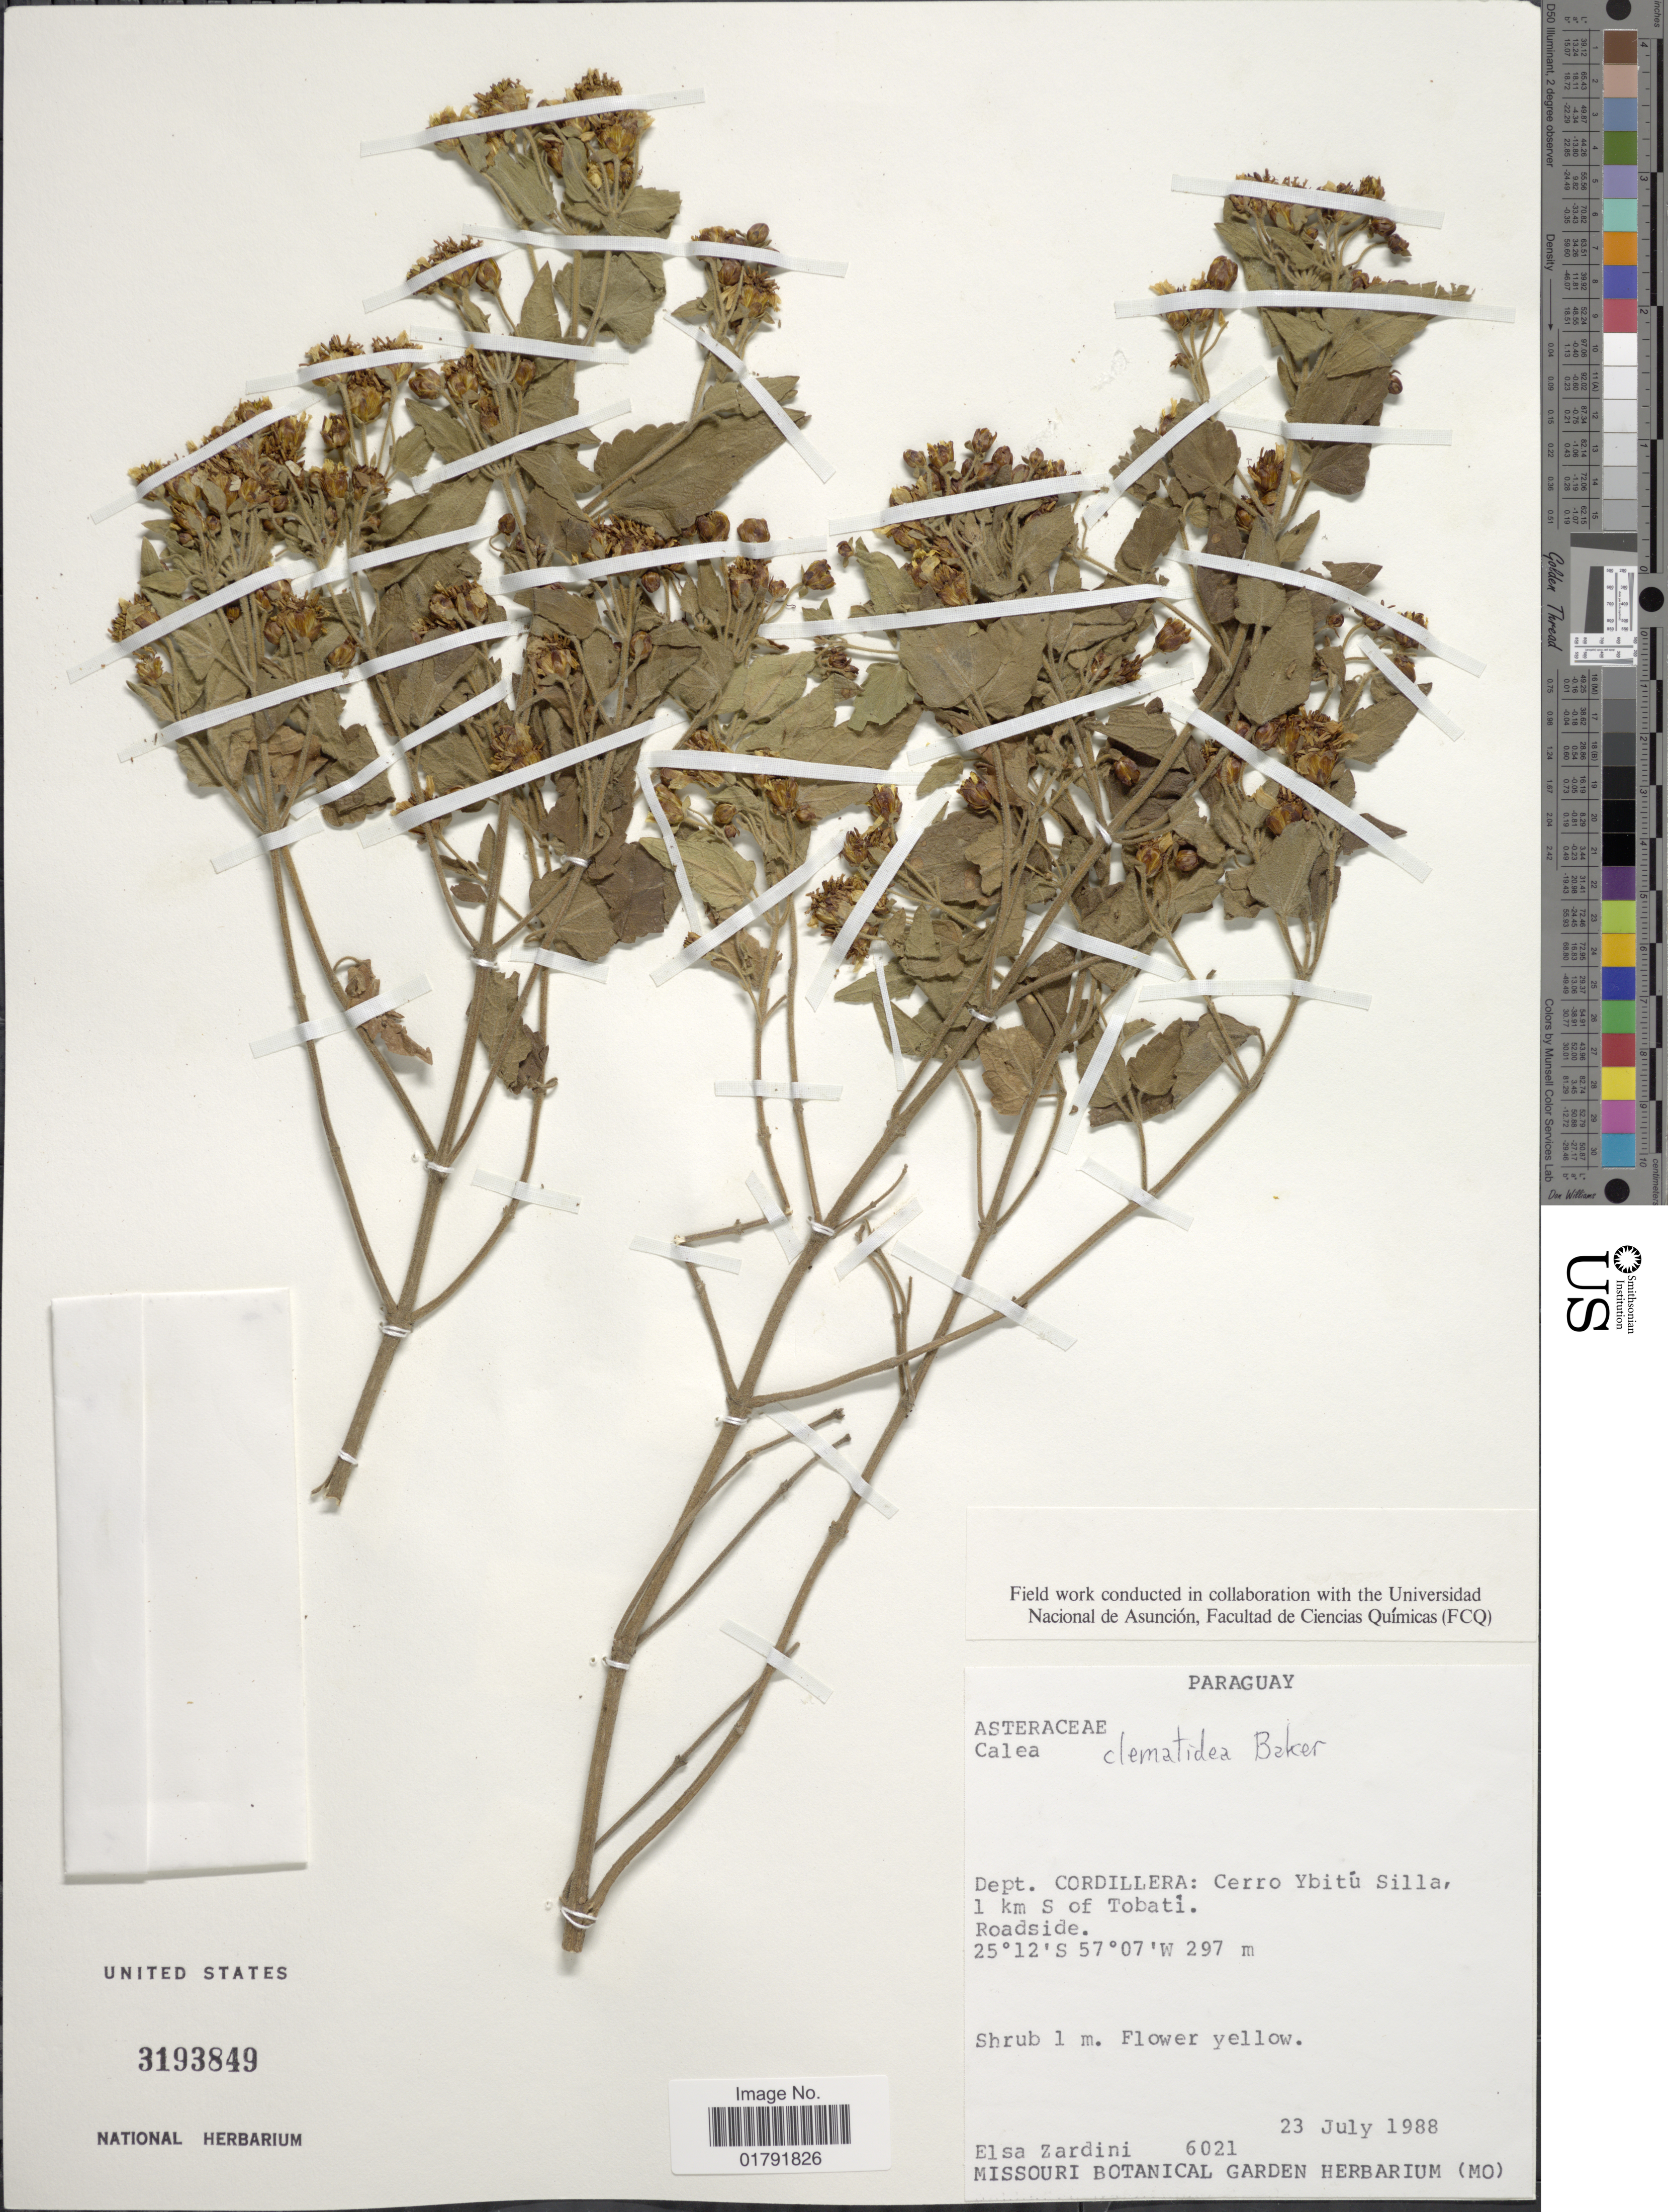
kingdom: Plantae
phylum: Tracheophyta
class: Magnoliopsida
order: Asterales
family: Asteraceae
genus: Calea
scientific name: Calea clematidea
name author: Baker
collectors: E. M. Zardini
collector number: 6021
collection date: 1988-07-23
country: Paraguay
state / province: Cordillera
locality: Cerro Ybitu Silla, 1 km S of Tobati, roadside.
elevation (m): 297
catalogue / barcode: US 3193849